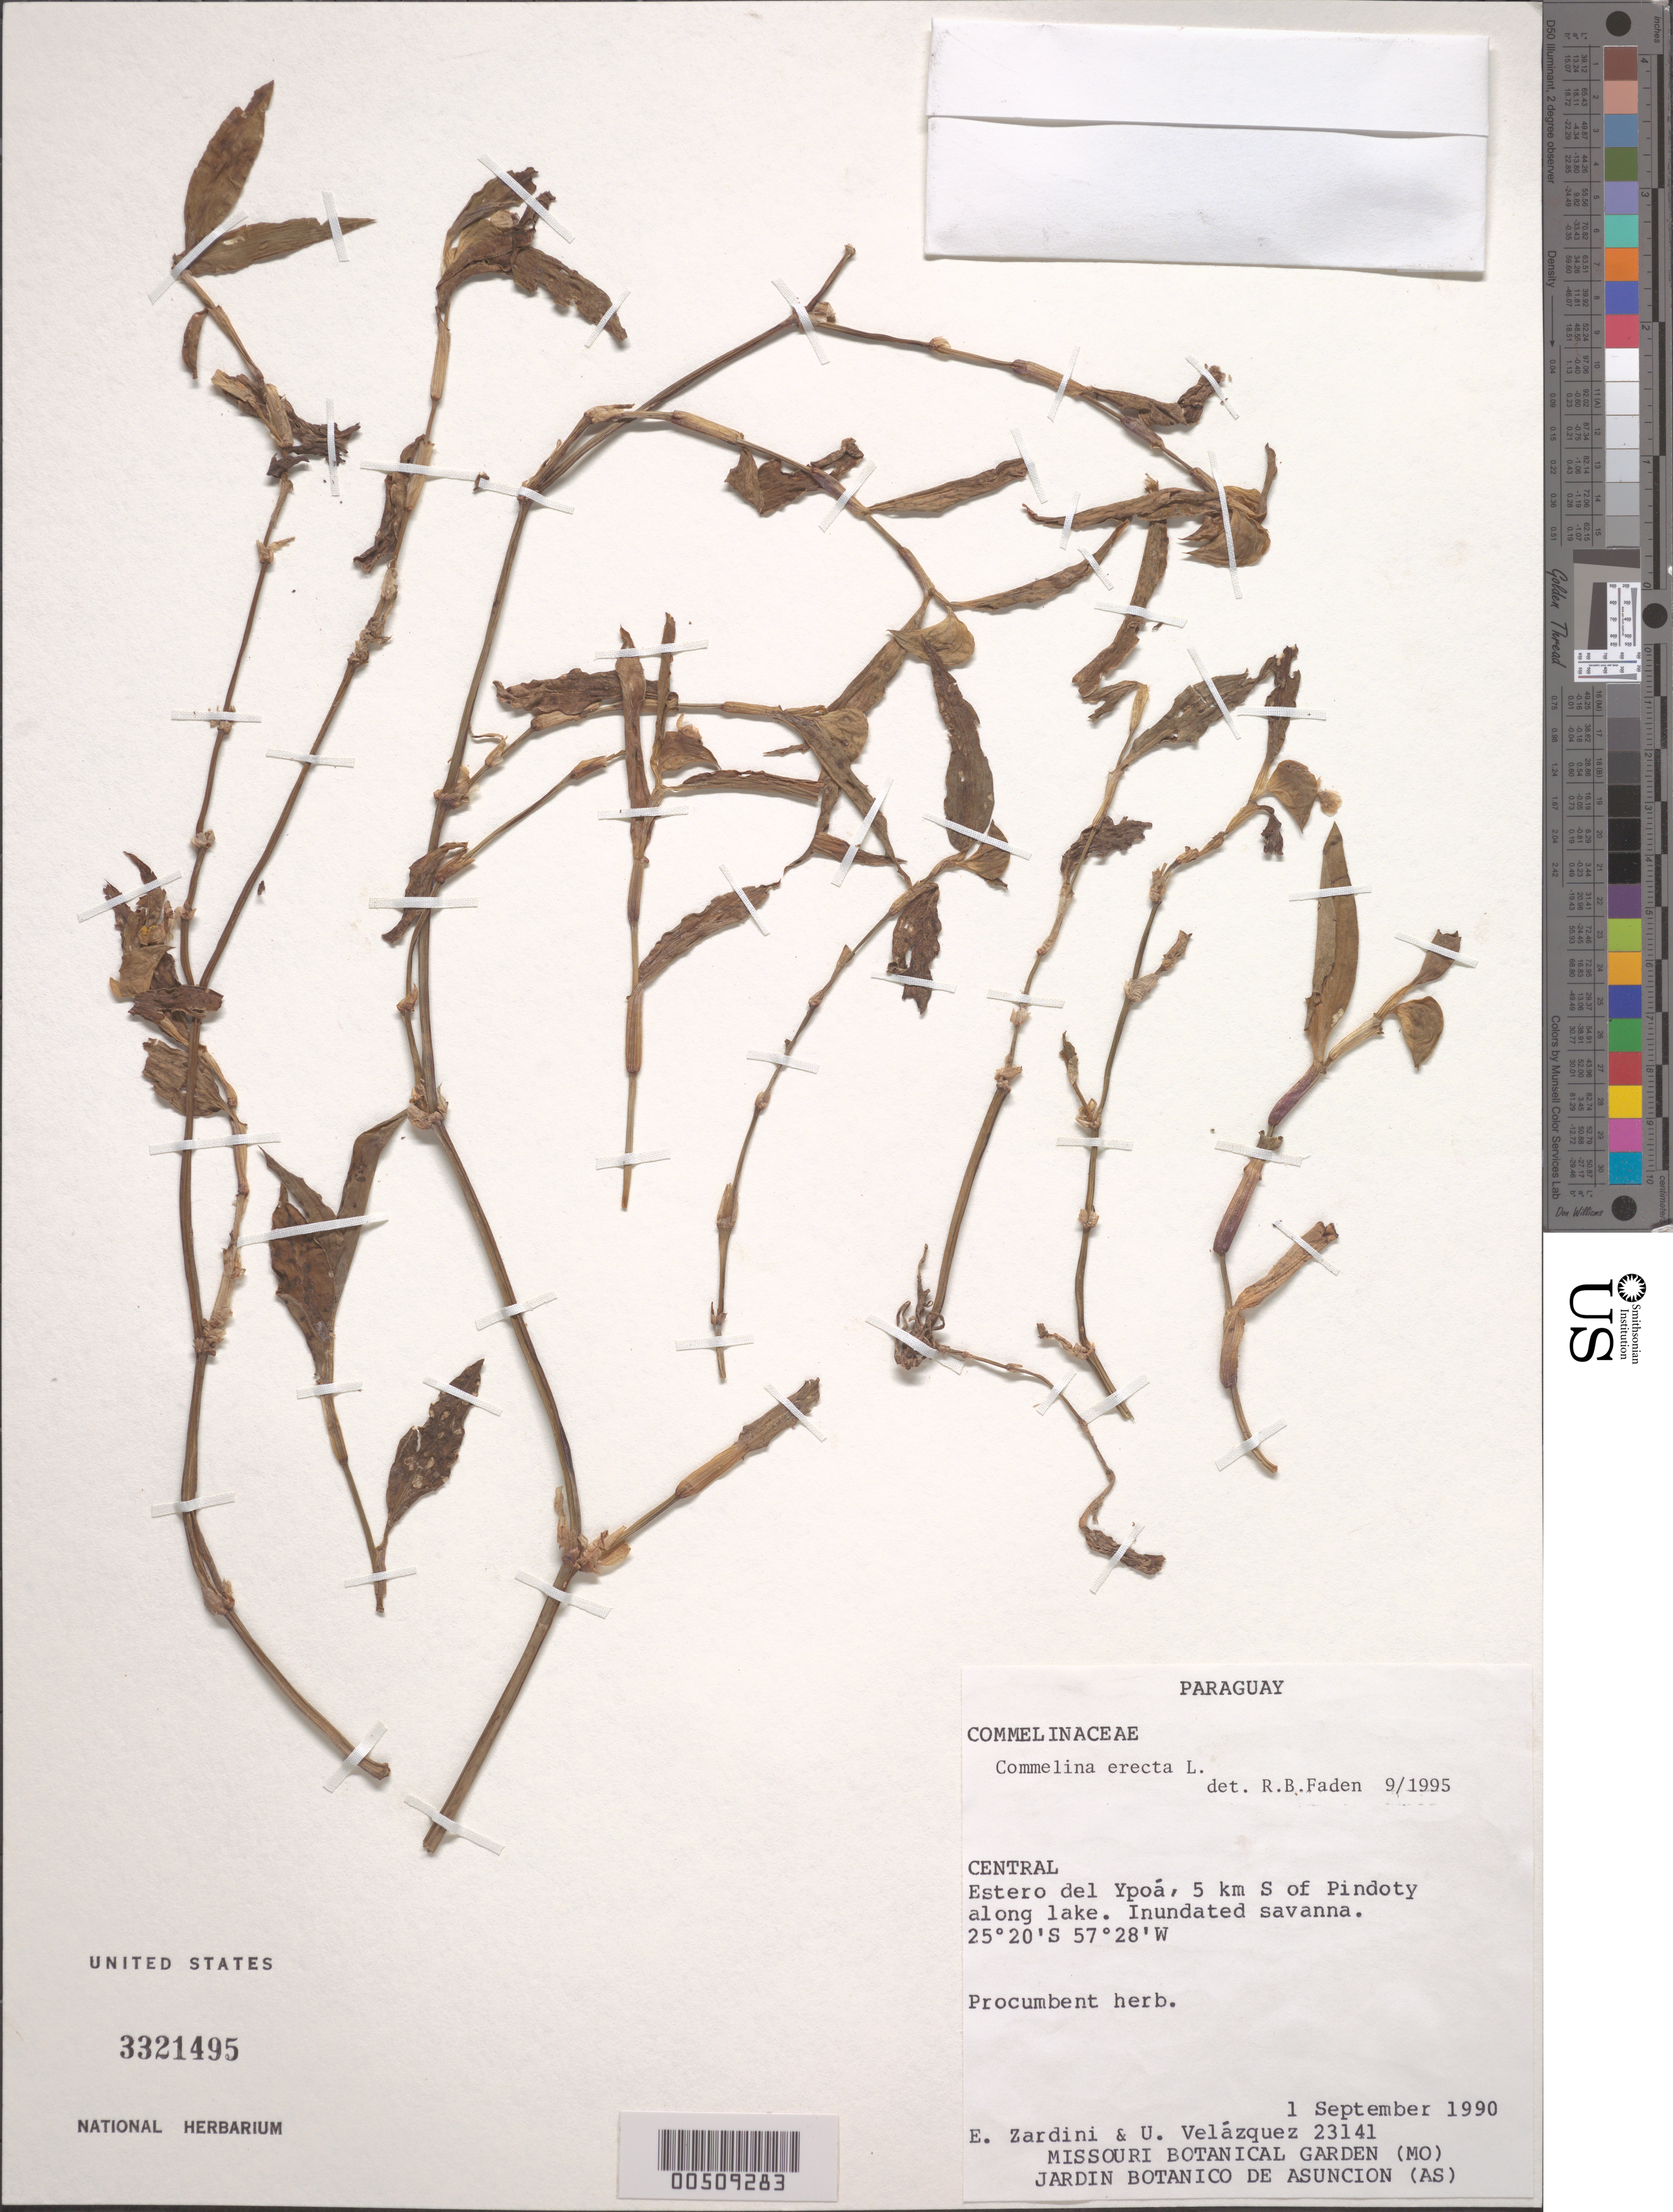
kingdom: Plantae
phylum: Tracheophyta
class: Liliopsida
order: Commelinales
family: Commelinaceae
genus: Commelina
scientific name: Commelina erecta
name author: L.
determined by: Faden, Robert B., (US), Smithsonian Institution - National Museum of Natural History (UNITED STATES)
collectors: E. M. Zardini & U. Velazquez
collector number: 23141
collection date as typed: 01 Sep 1990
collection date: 1990-09-01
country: Paraguay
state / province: Central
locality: Ypoa, s of pindoty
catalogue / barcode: US 3321495